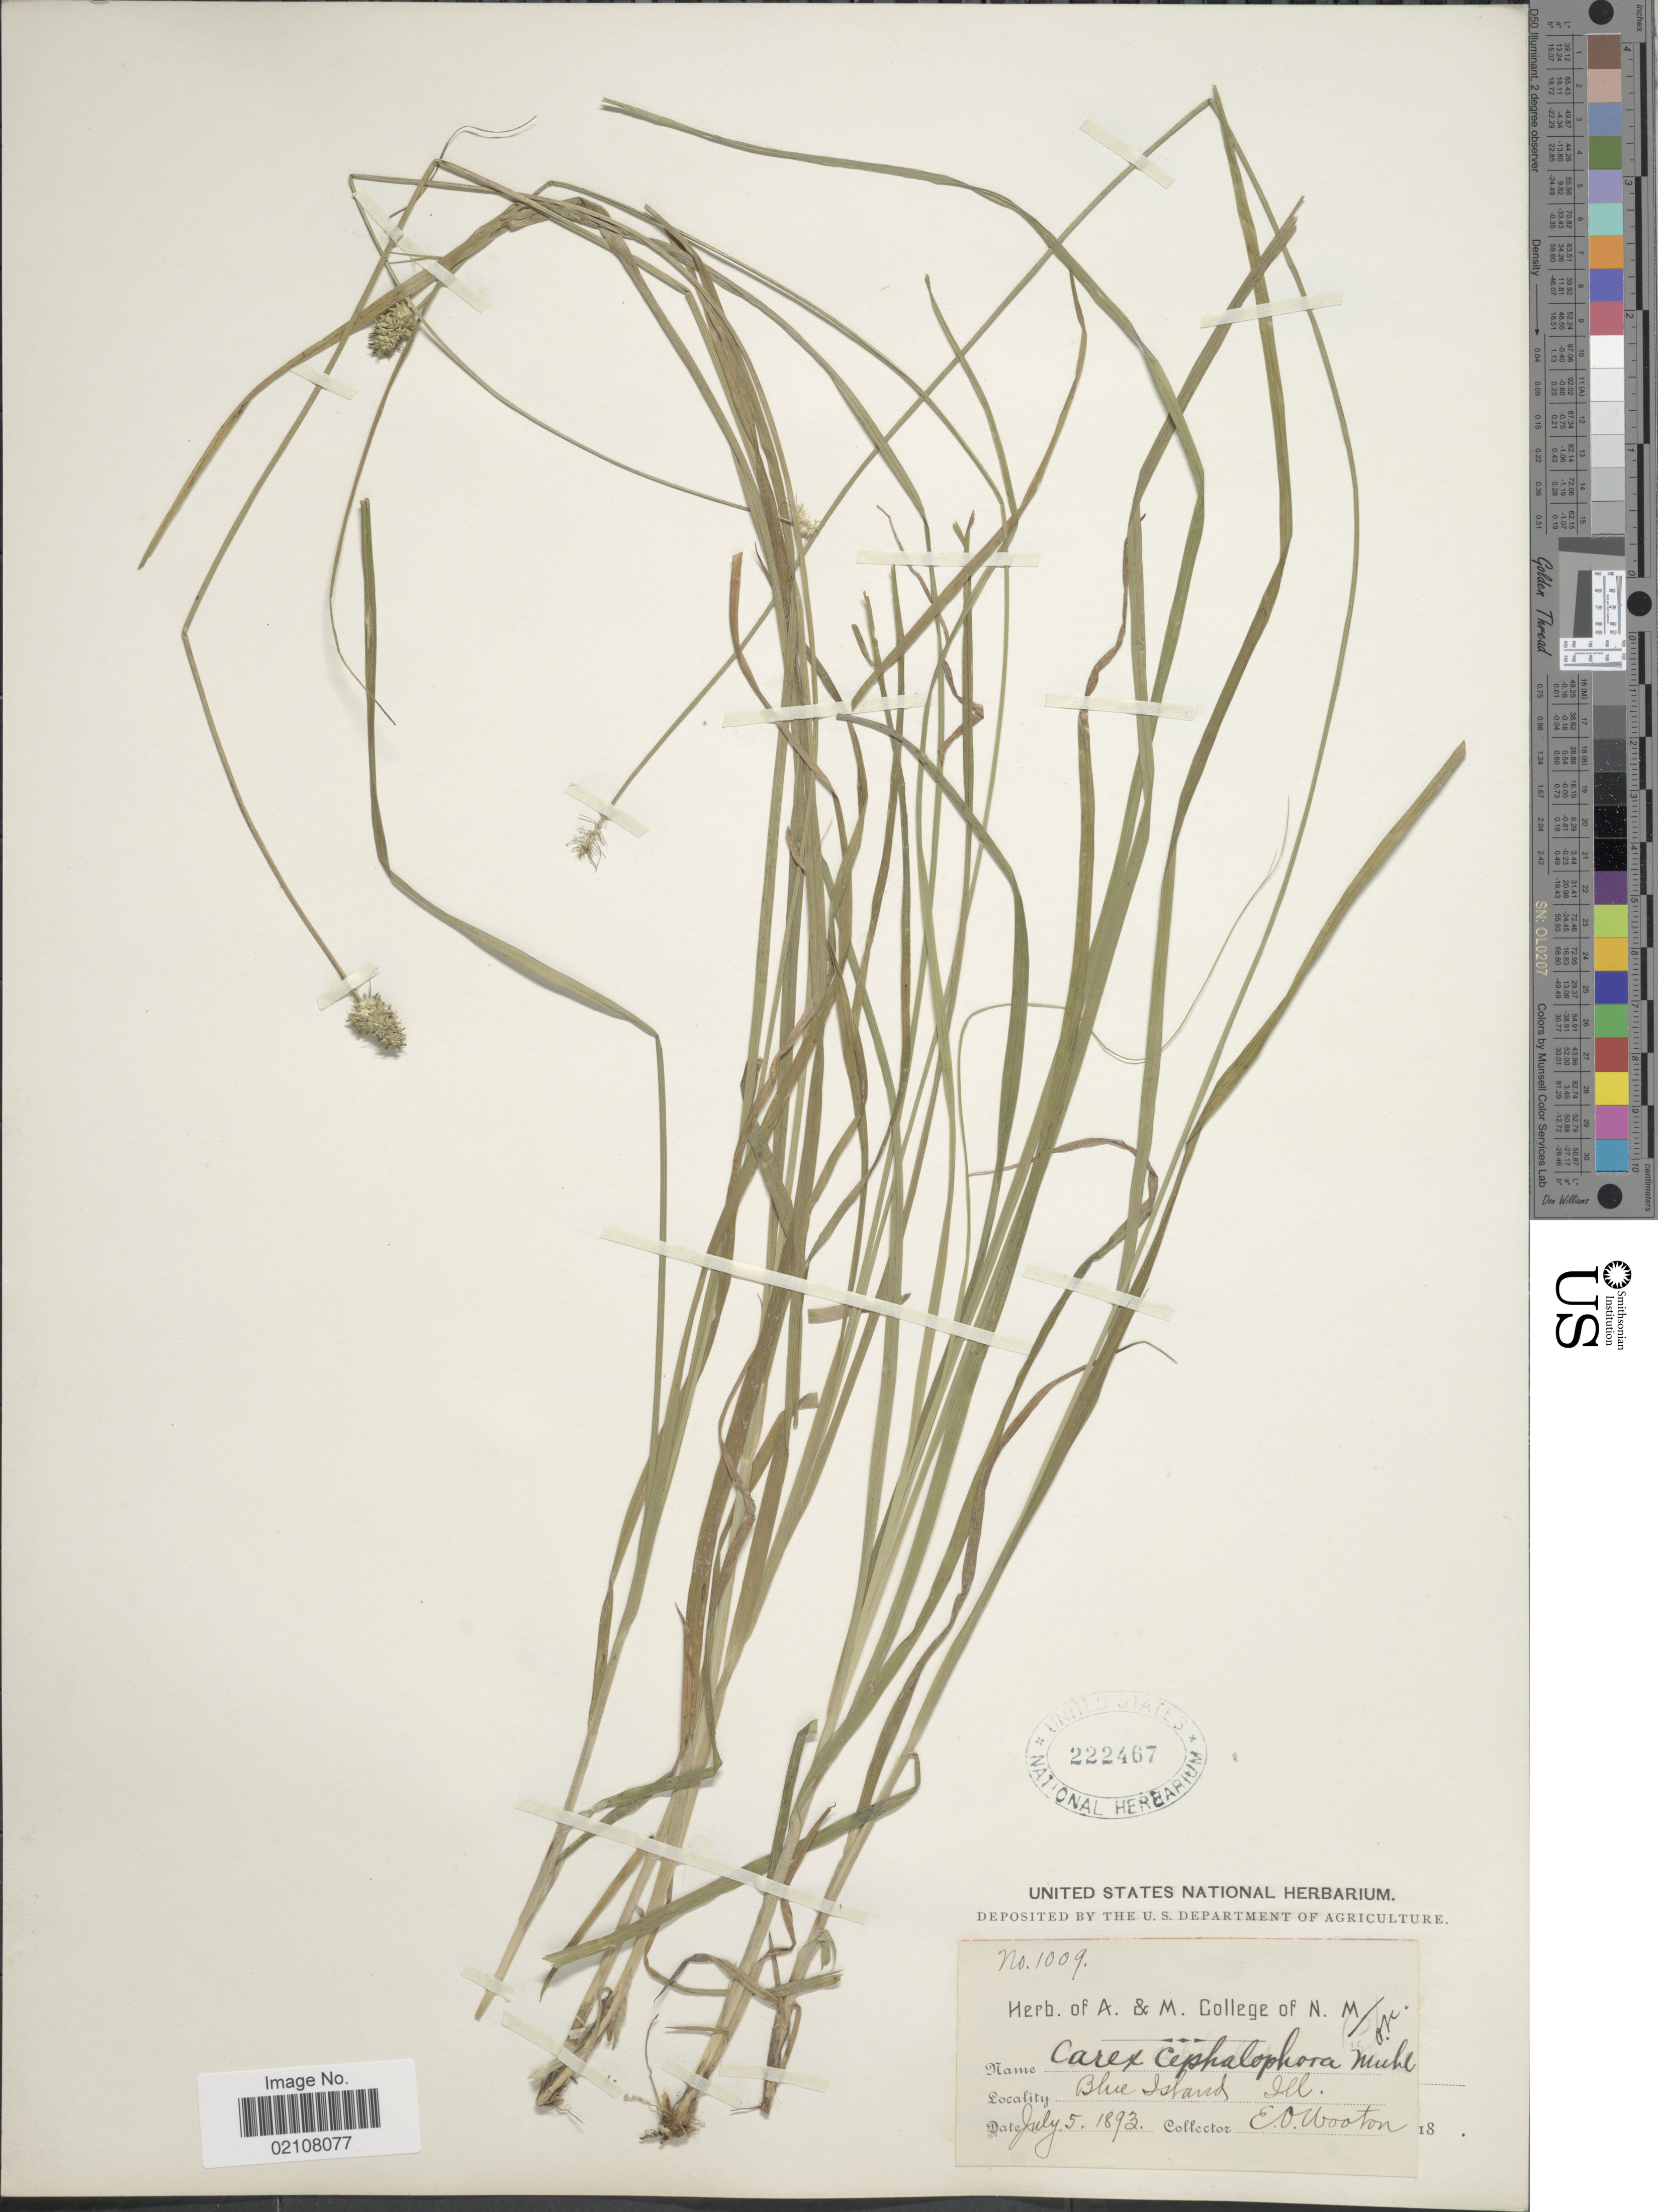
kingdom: Plantae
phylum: Tracheophyta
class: Liliopsida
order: Poales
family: Cyperaceae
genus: Carex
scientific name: Carex cephalophora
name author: Muhl. ex Willd.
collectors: E. O. Wooton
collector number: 1009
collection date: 1893-07-05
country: United States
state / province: Illinois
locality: Blue Island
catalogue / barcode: US 222467